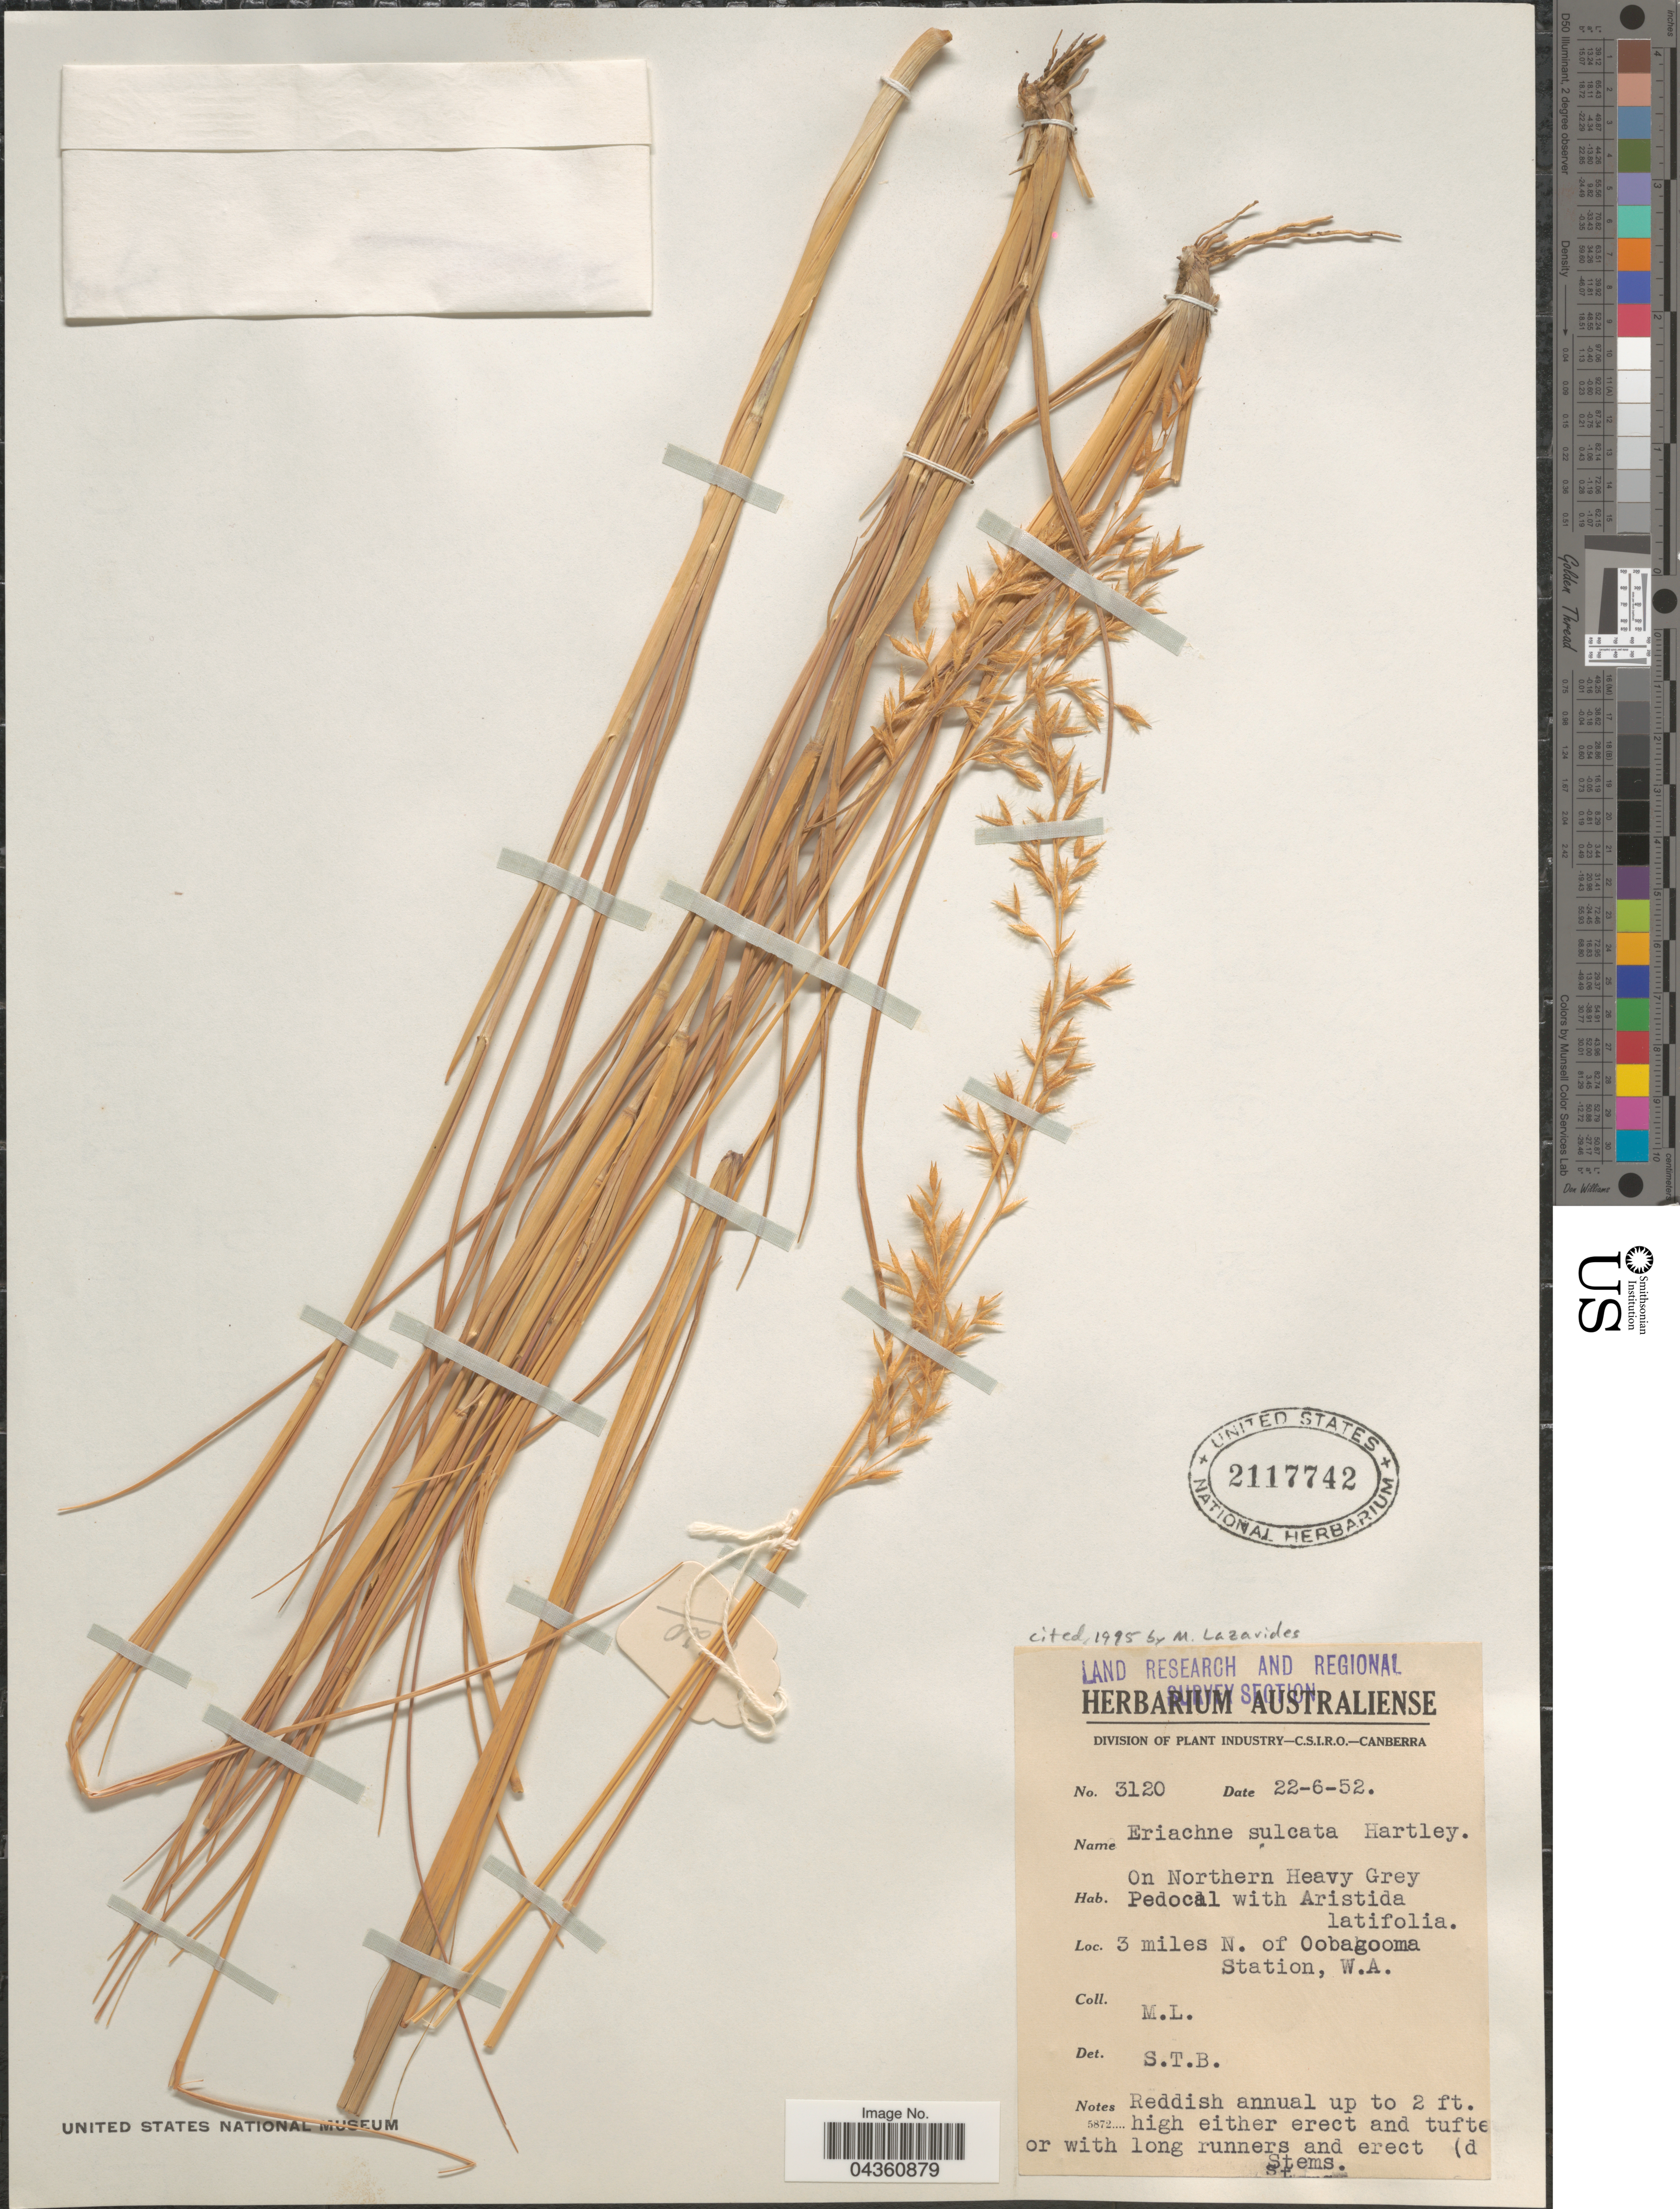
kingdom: Plantae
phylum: Tracheophyta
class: Liliopsida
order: Poales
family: Poaceae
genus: Eriachne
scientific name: Eriachne sulcata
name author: Hartley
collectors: M. L.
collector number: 3120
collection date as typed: Transcribed d/m/y: 22/6/52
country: Australia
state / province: Western Australia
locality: Land Research and Regional Survey Section. 3 miles N. of Oobagooma Station.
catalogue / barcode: US 2117742